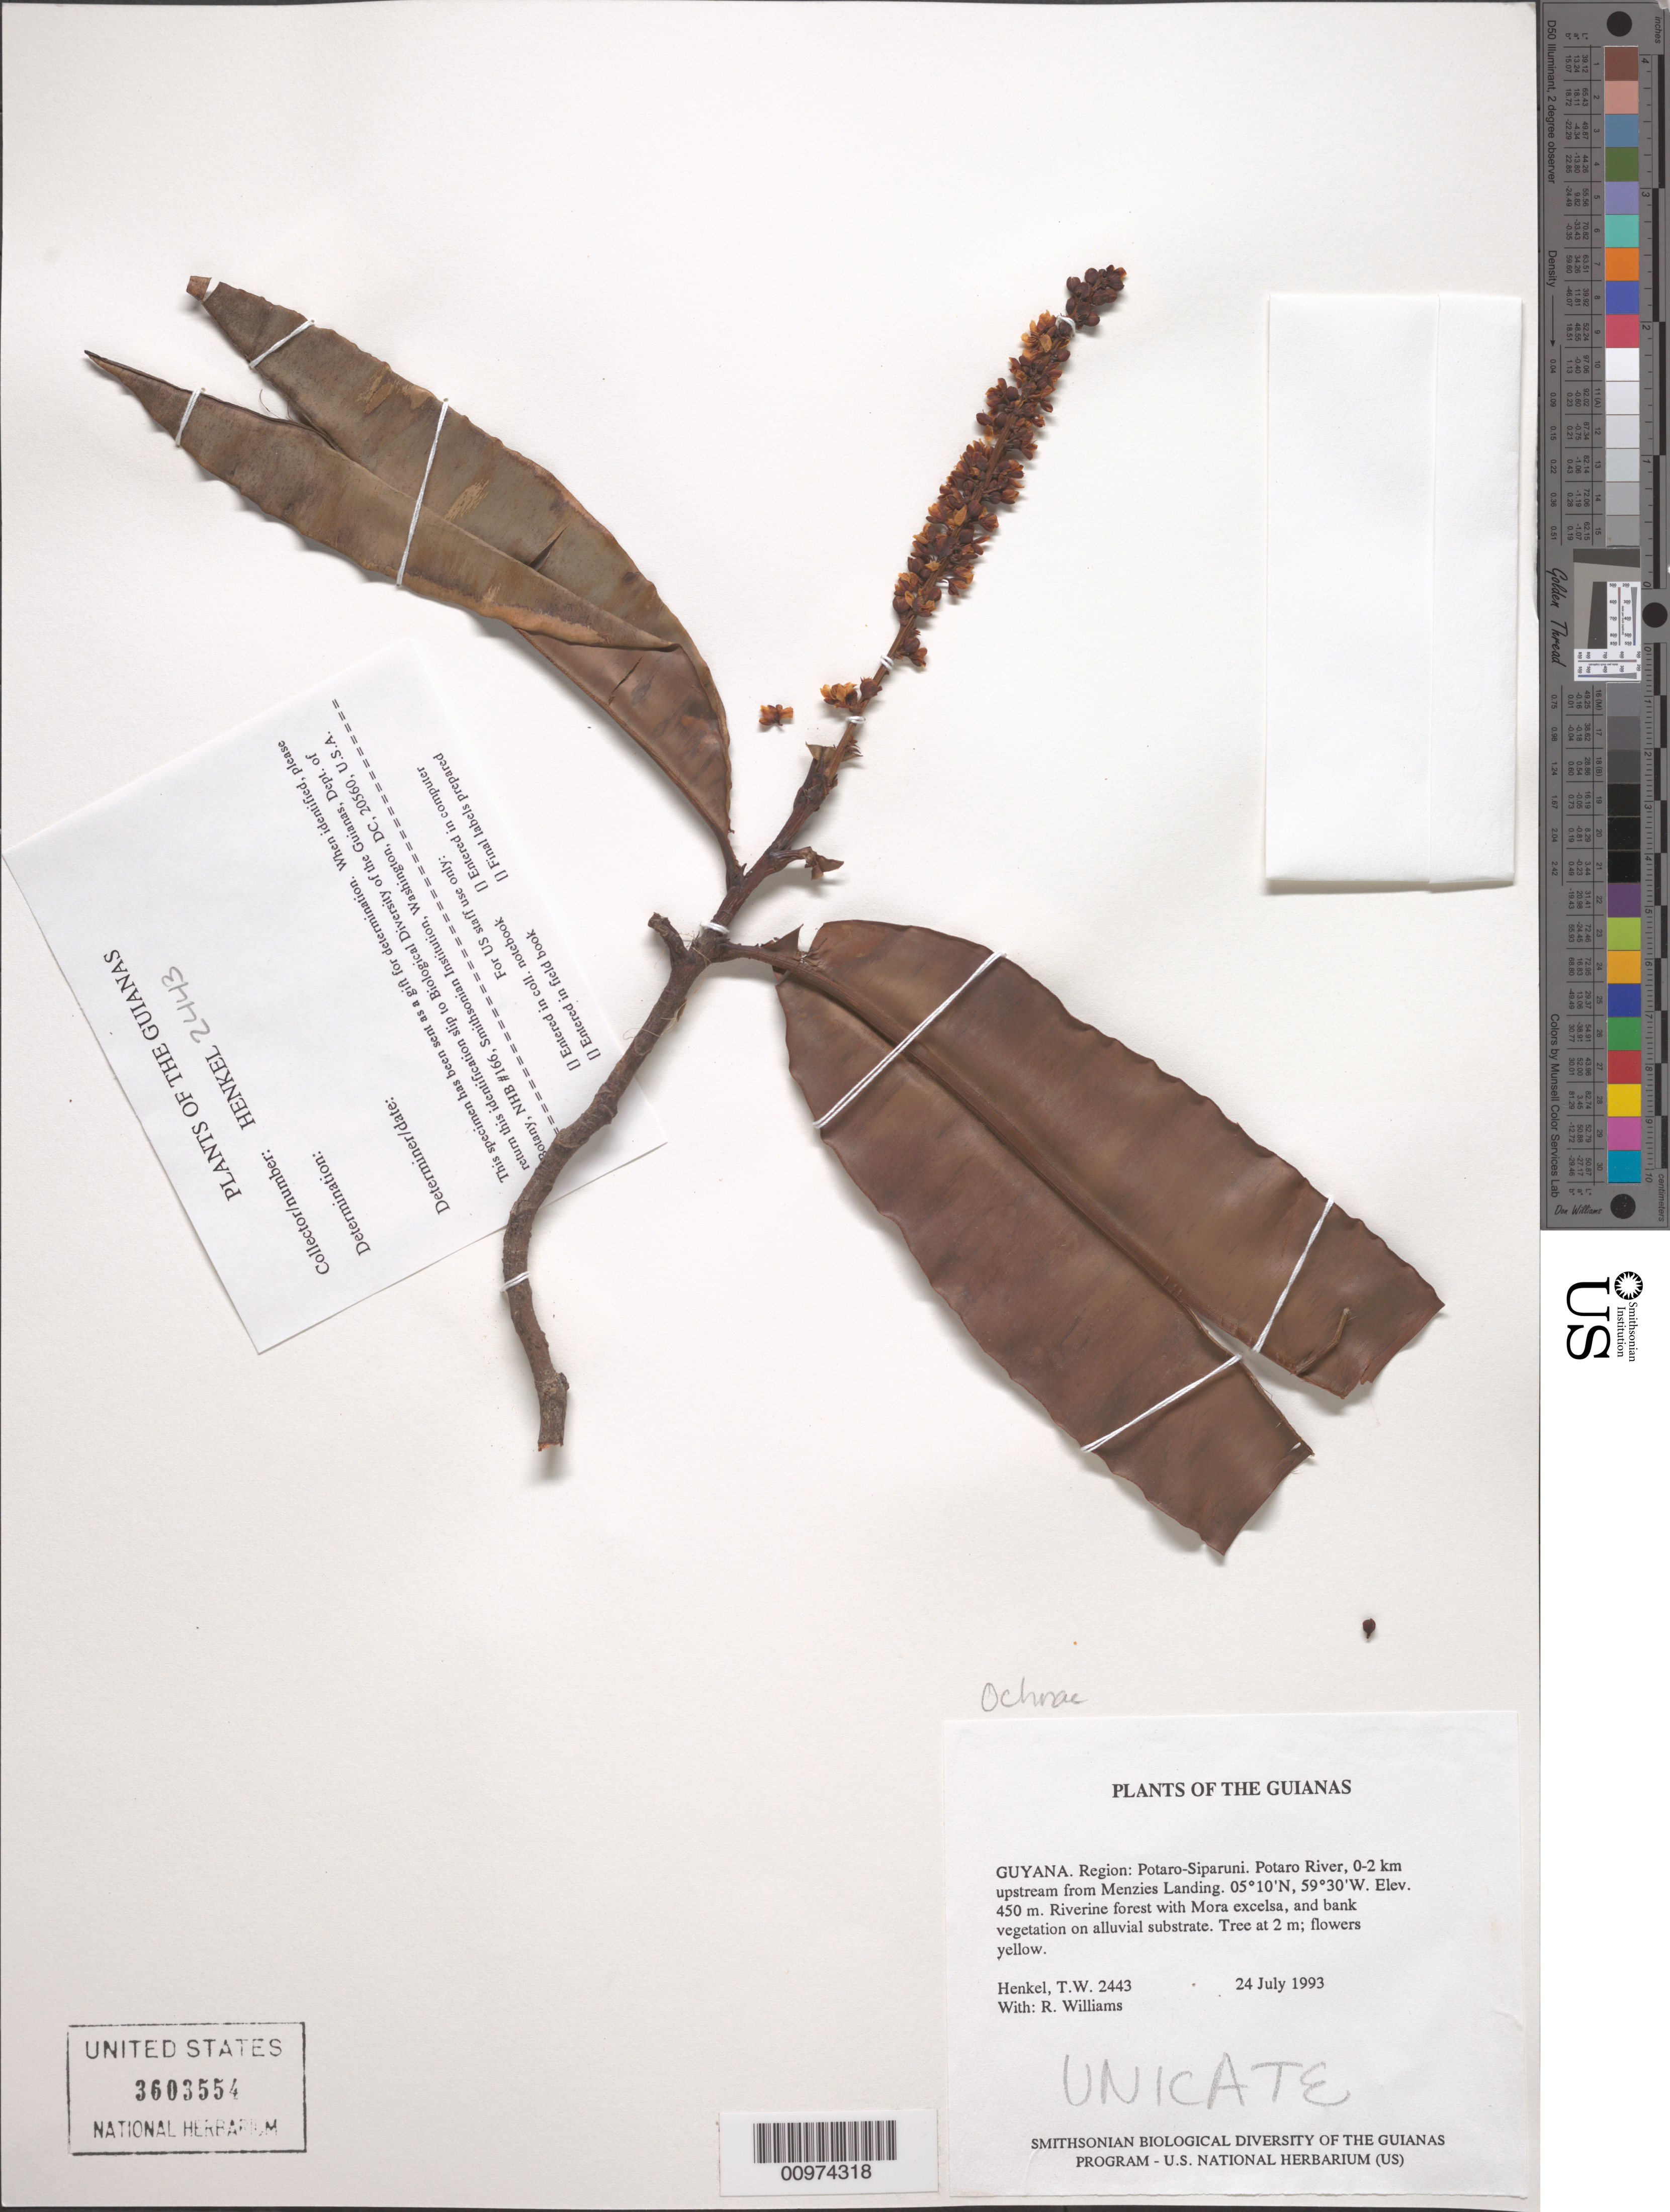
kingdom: Plantae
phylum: Tracheophyta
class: Magnoliopsida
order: Malpighiales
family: Ochnaceae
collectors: T. Henkel & R. Williams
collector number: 2443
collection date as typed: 24 July 1993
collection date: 1993-07-24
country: Guyana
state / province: Potaro-Siparuni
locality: Potaro River, 0-2 km upstream from Menzies Landing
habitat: Riverine forest with Mora excelsa, and bank vegetation on alluvial substrate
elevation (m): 450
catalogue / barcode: US 3603554